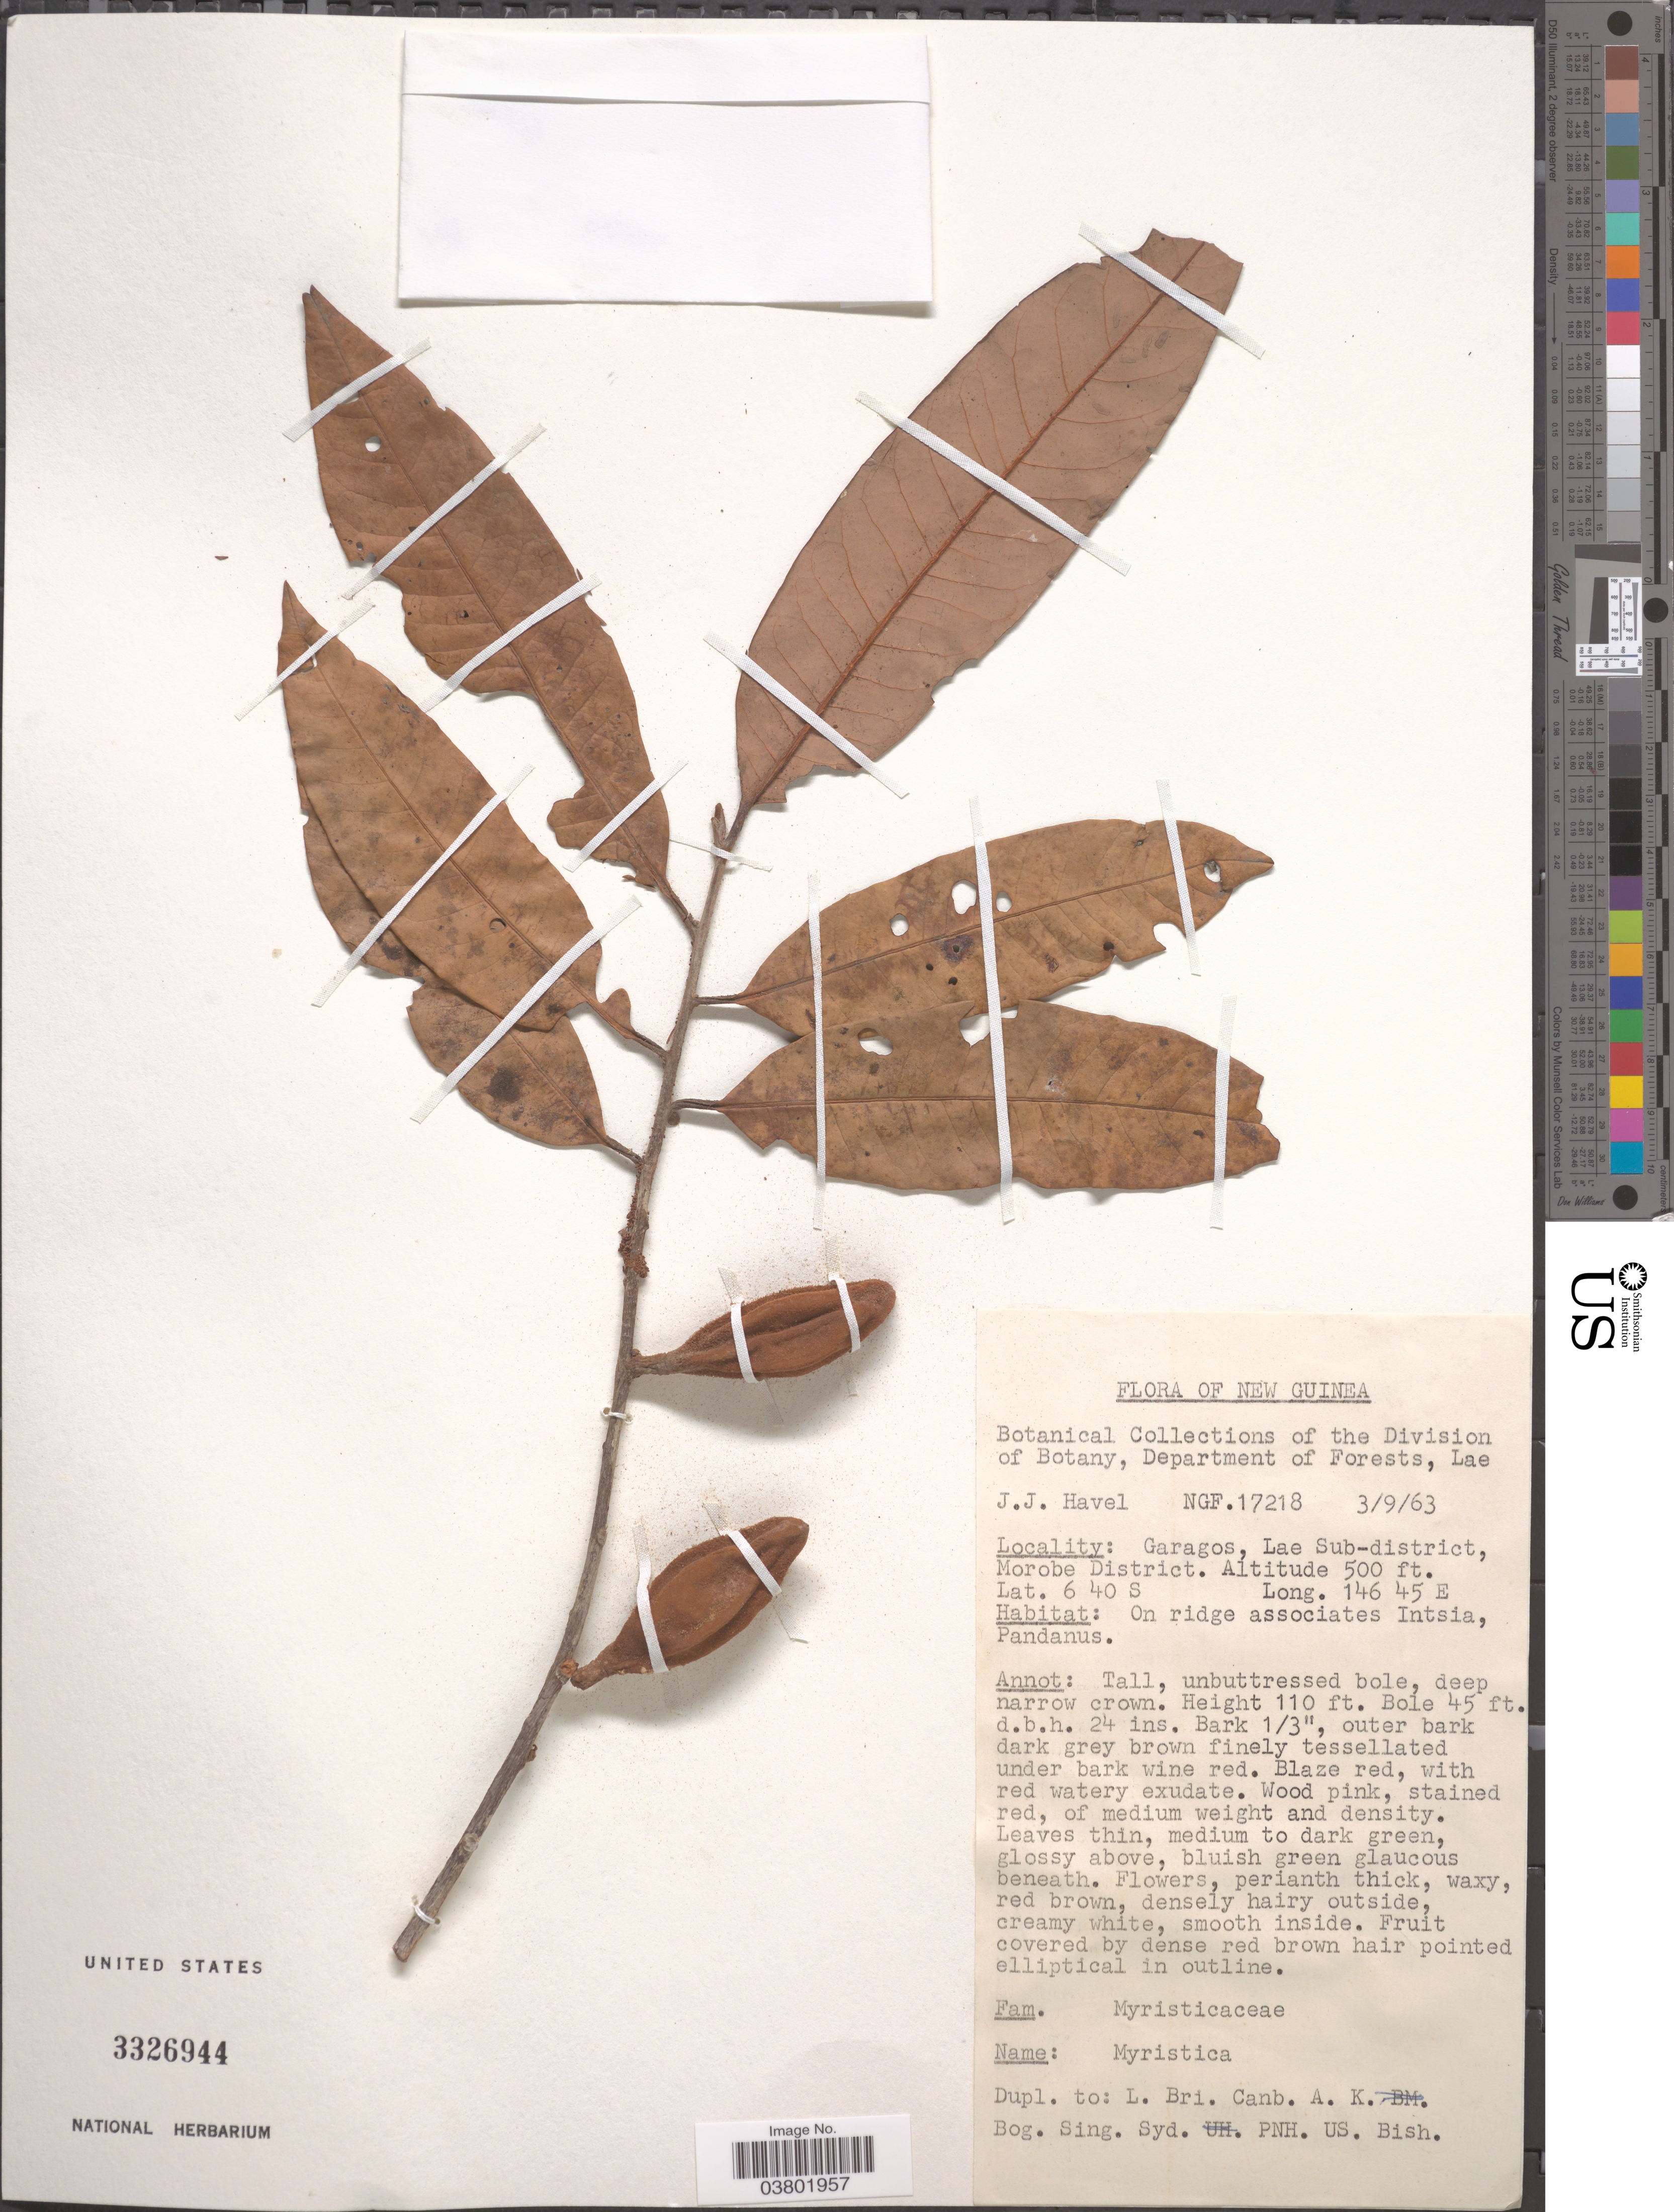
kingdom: Plantae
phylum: Tracheophyta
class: Magnoliopsida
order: Magnoliales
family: Myristicaceae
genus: Myristica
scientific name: Myristica sp.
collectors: J. Havel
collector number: NGF 17218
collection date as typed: Transcribed d/m/y: 3/9/63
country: Papua New Guinea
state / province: Morobe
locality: New Guinea. Garagos, Lae Sub-district, Morobe District.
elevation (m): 152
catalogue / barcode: US 3326944